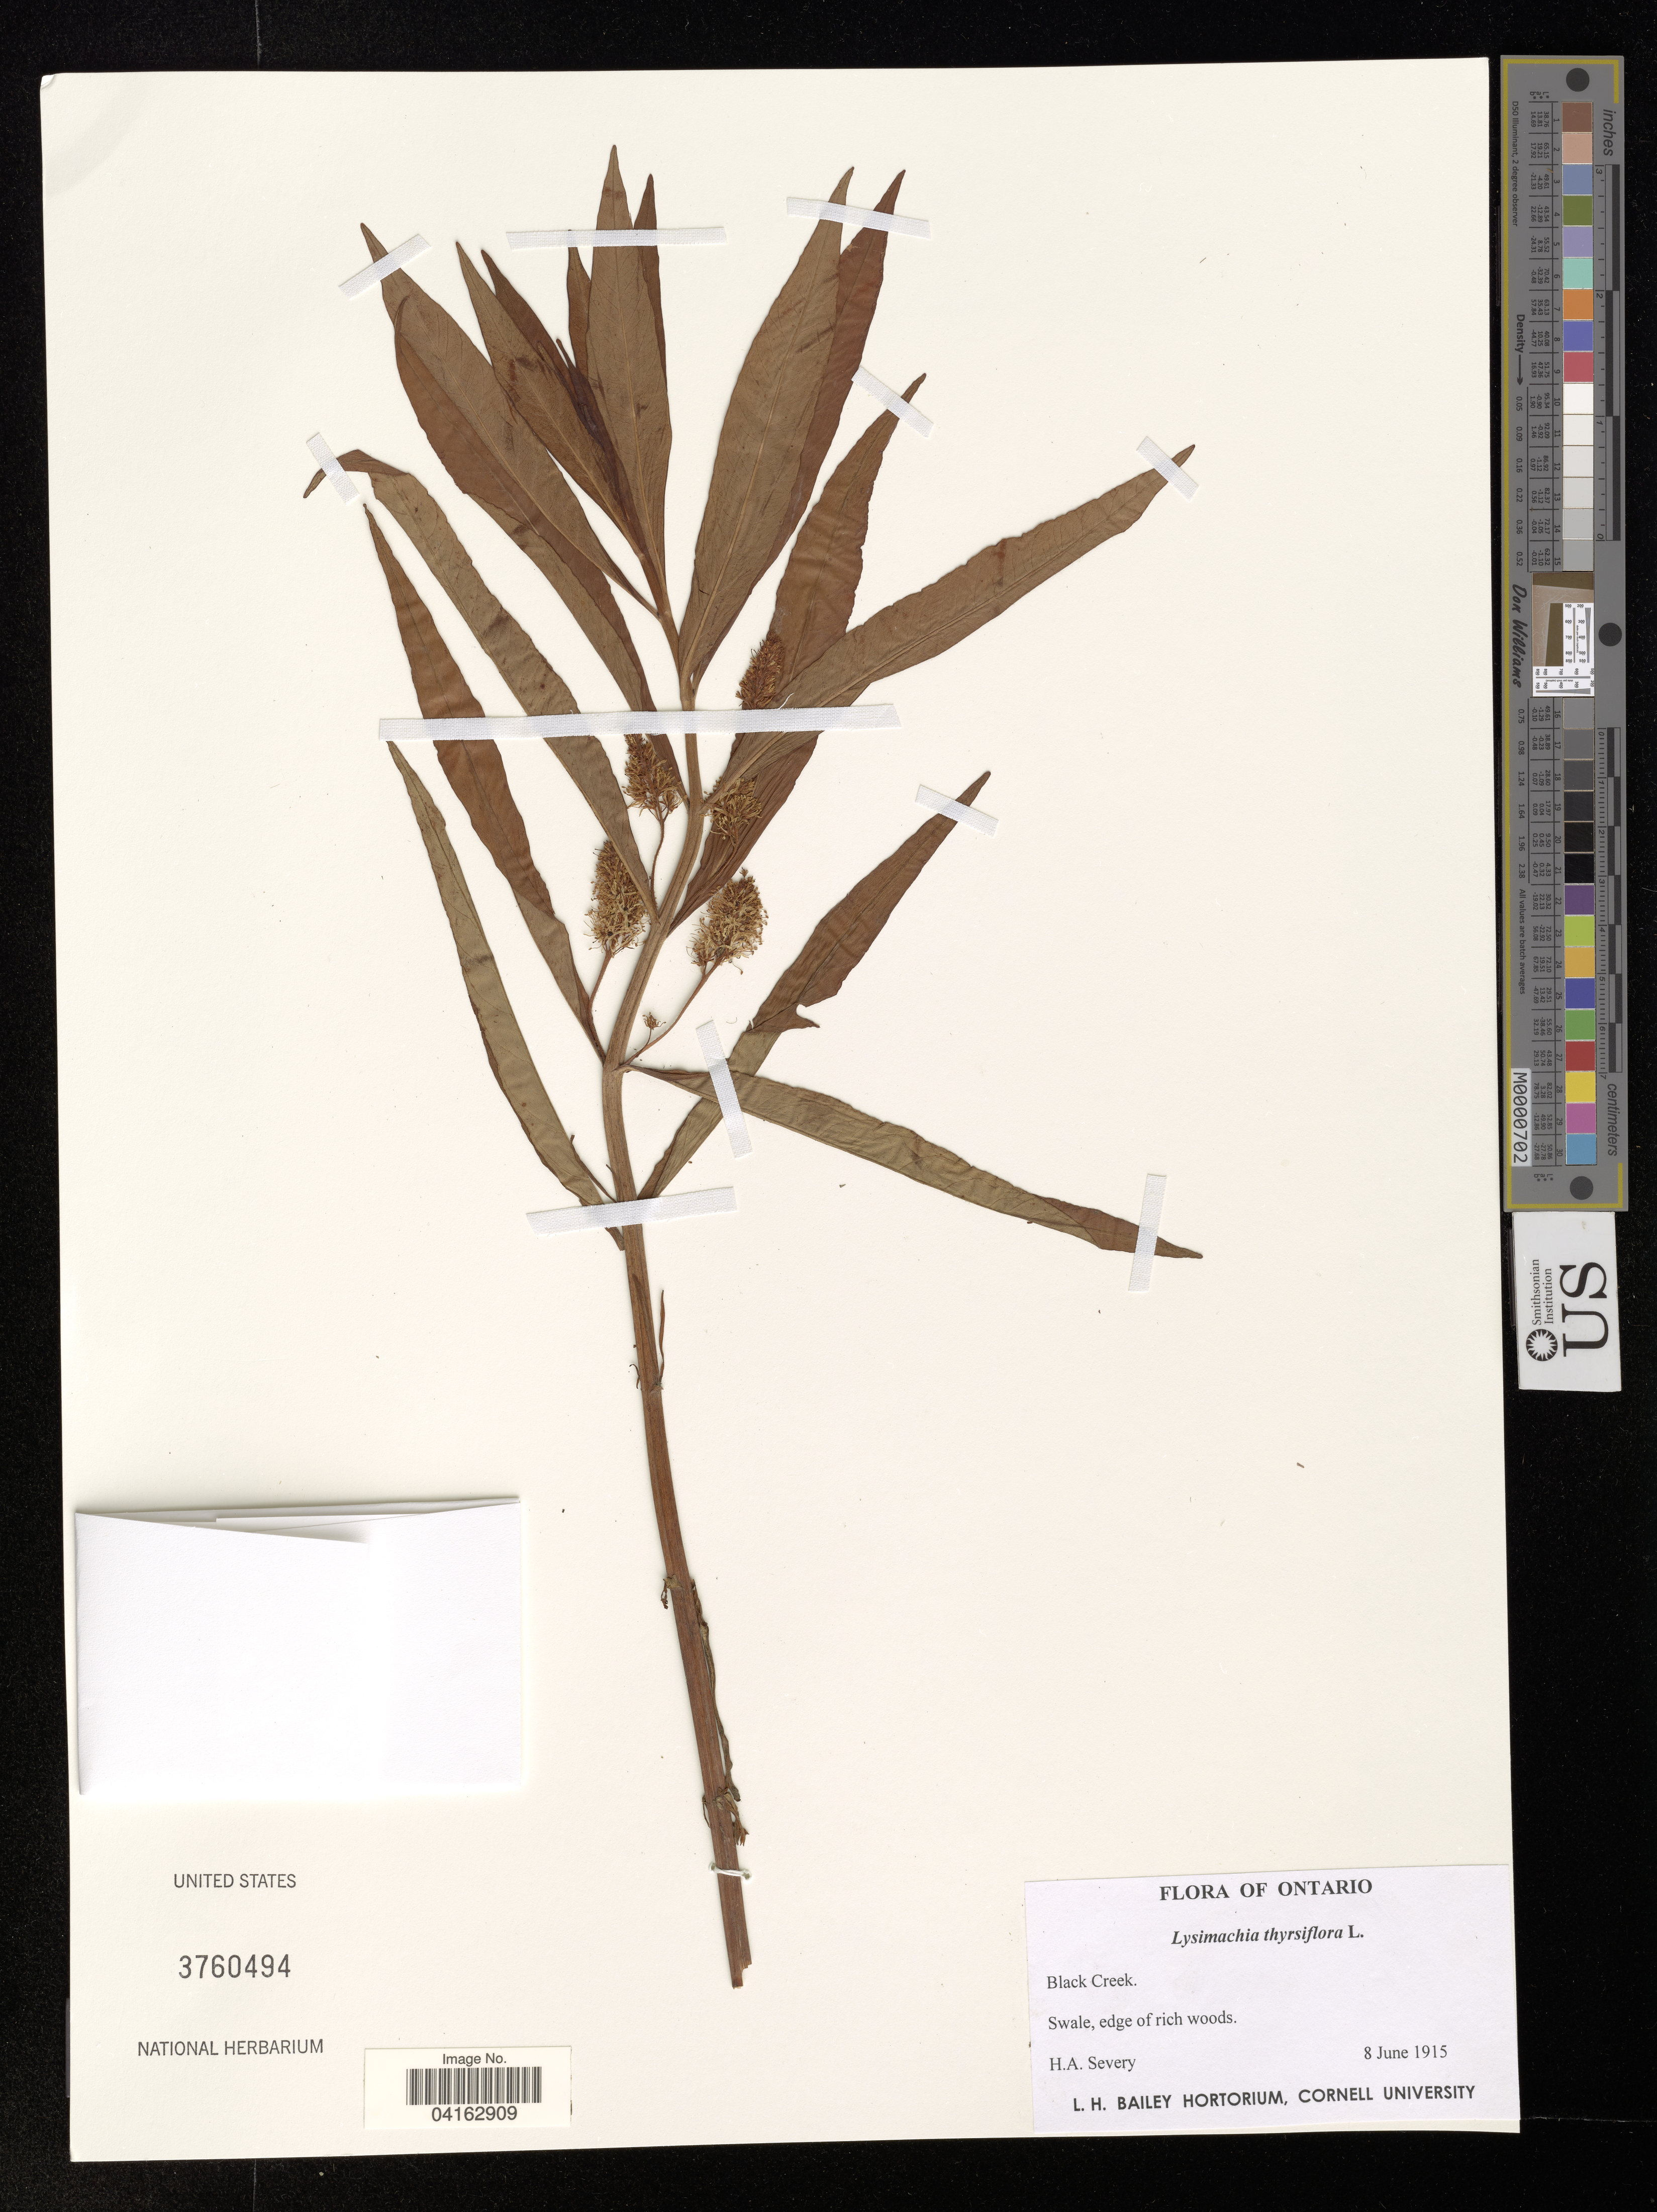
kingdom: Plantae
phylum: Tracheophyta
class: Magnoliopsida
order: Ericales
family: Primulaceae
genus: Lysimachia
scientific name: Lysimachia thyrsiflora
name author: L.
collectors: H. Severy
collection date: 1915-06-08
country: Canada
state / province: Ontario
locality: Black Creek. Swale, edge of rich woods.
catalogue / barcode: US 3760494